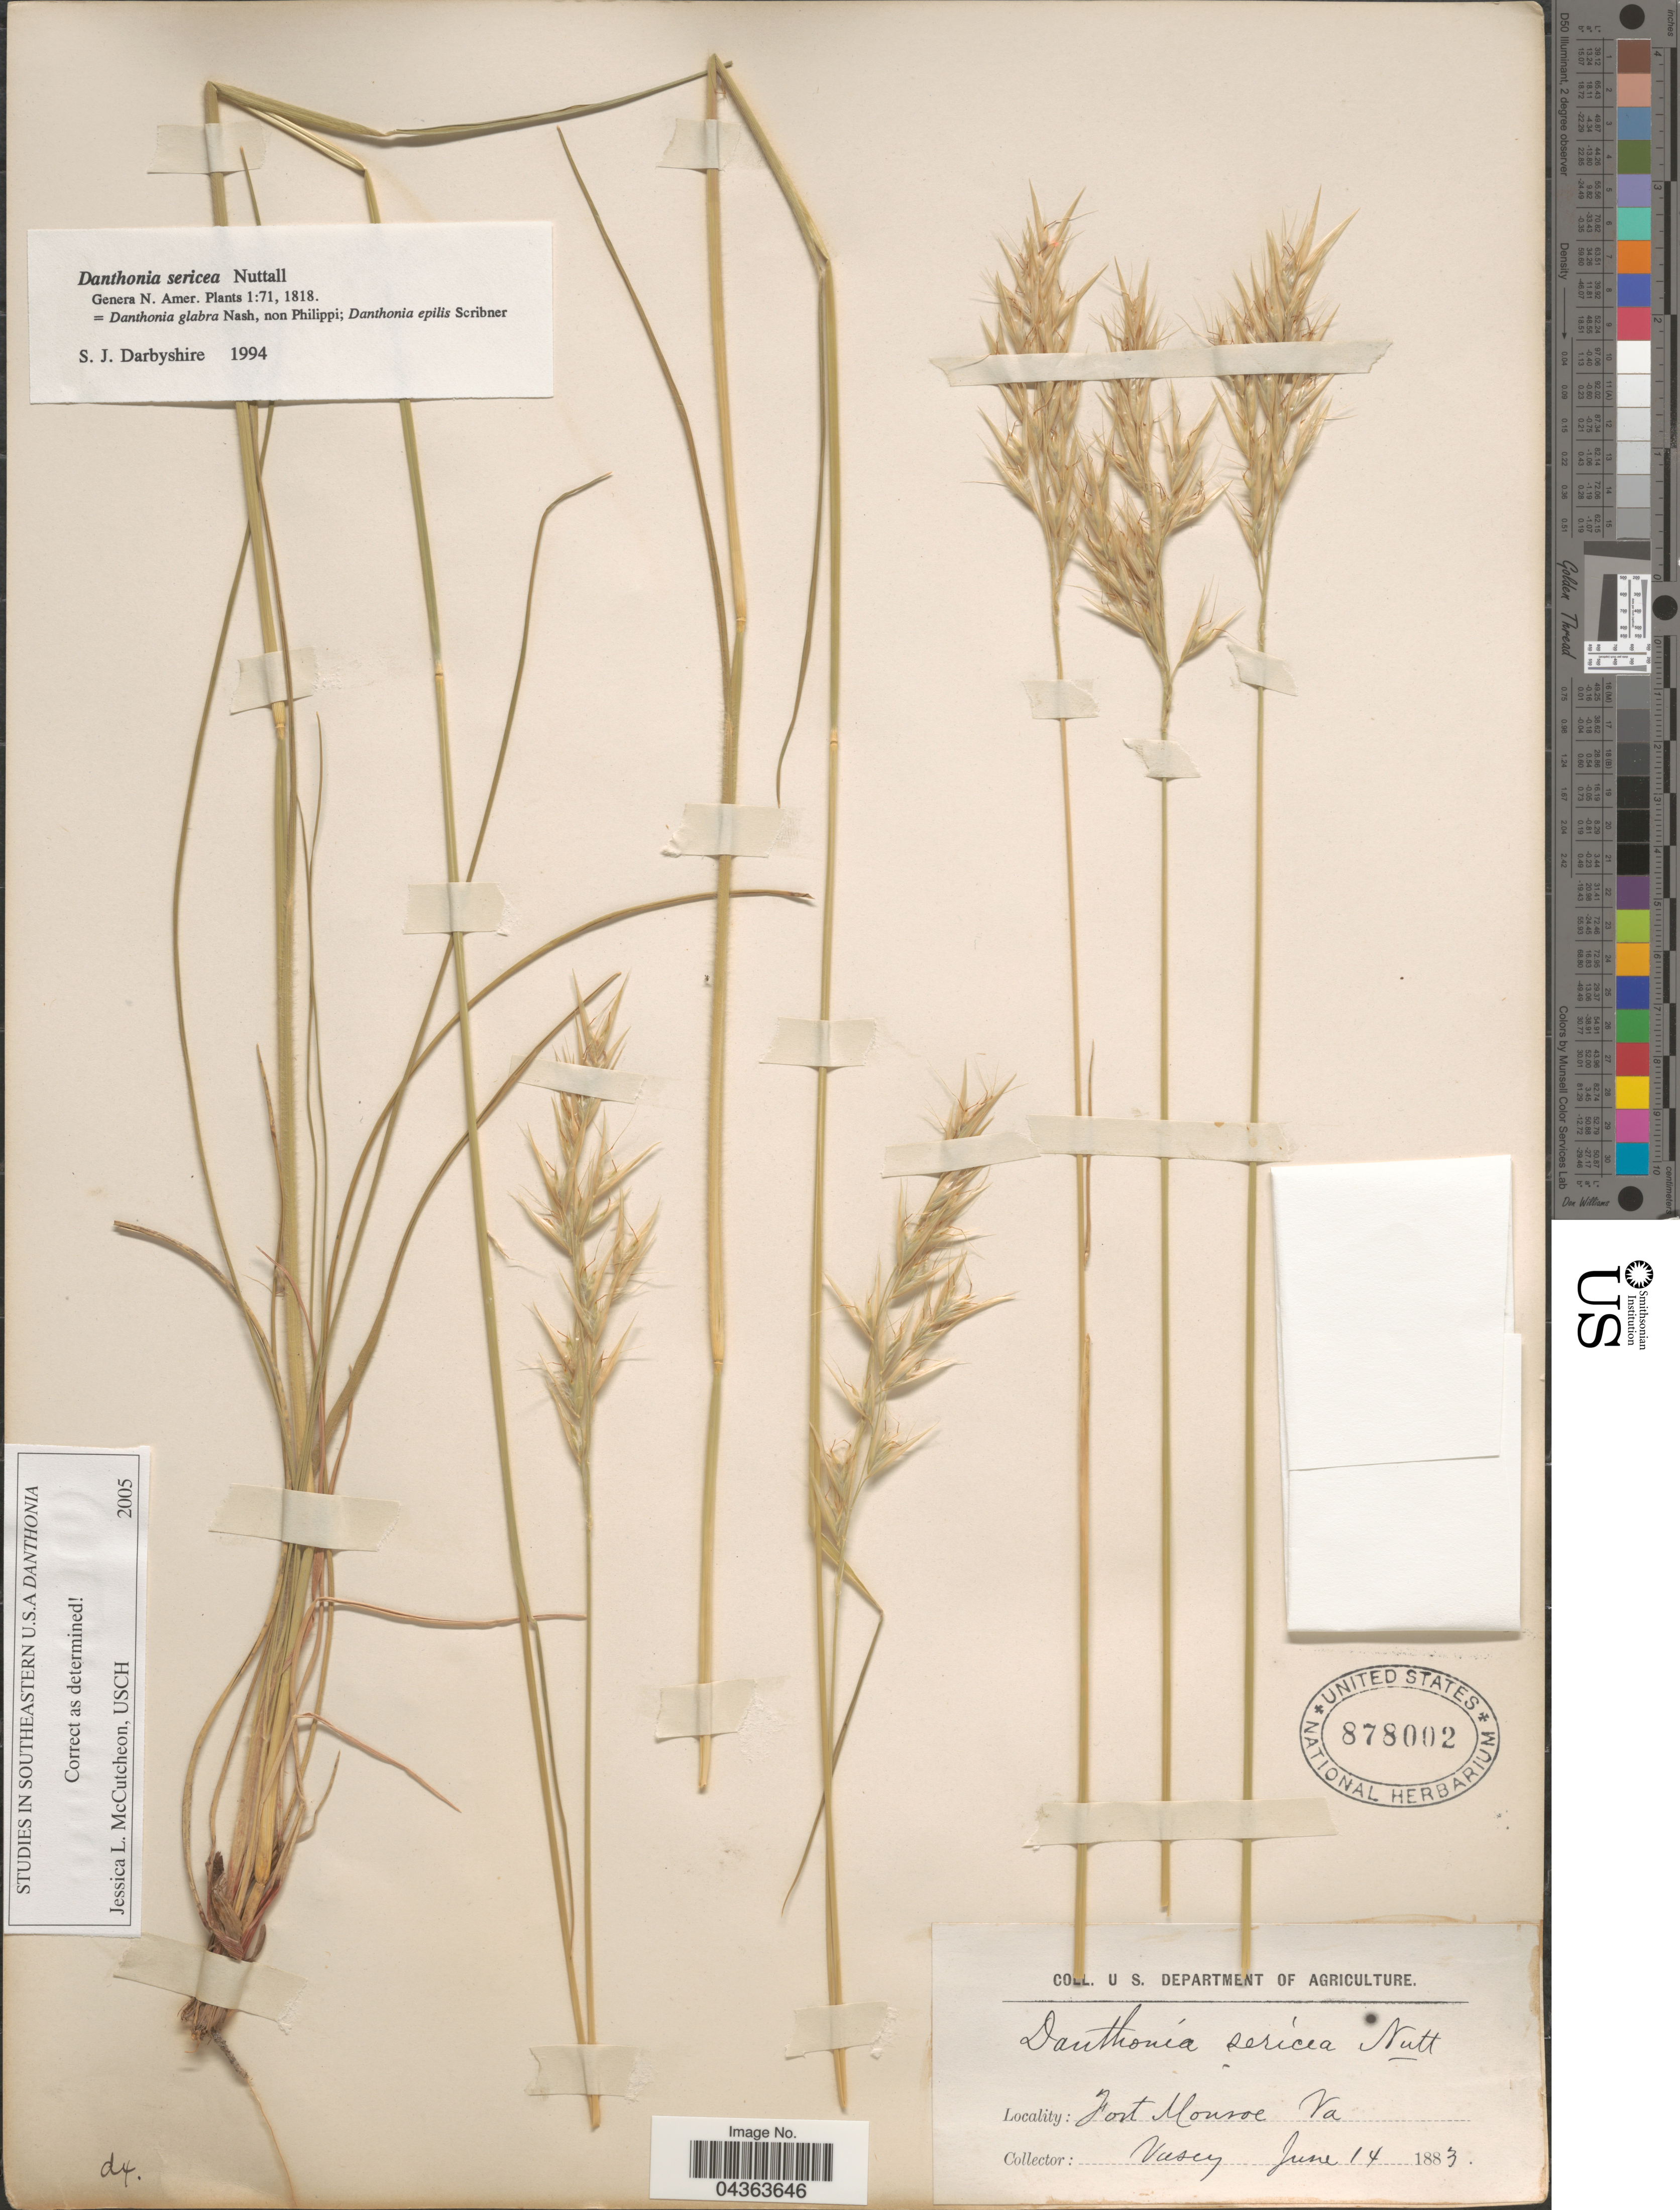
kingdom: Plantae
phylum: Tracheophyta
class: Liliopsida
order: Poales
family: Poaceae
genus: Danthonia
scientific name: Danthonia sericea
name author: Nutt.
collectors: Vasey, --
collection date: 1883-06-14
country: United States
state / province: Virginia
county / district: City of Hampton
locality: Fort Monroe.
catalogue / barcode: US 878002